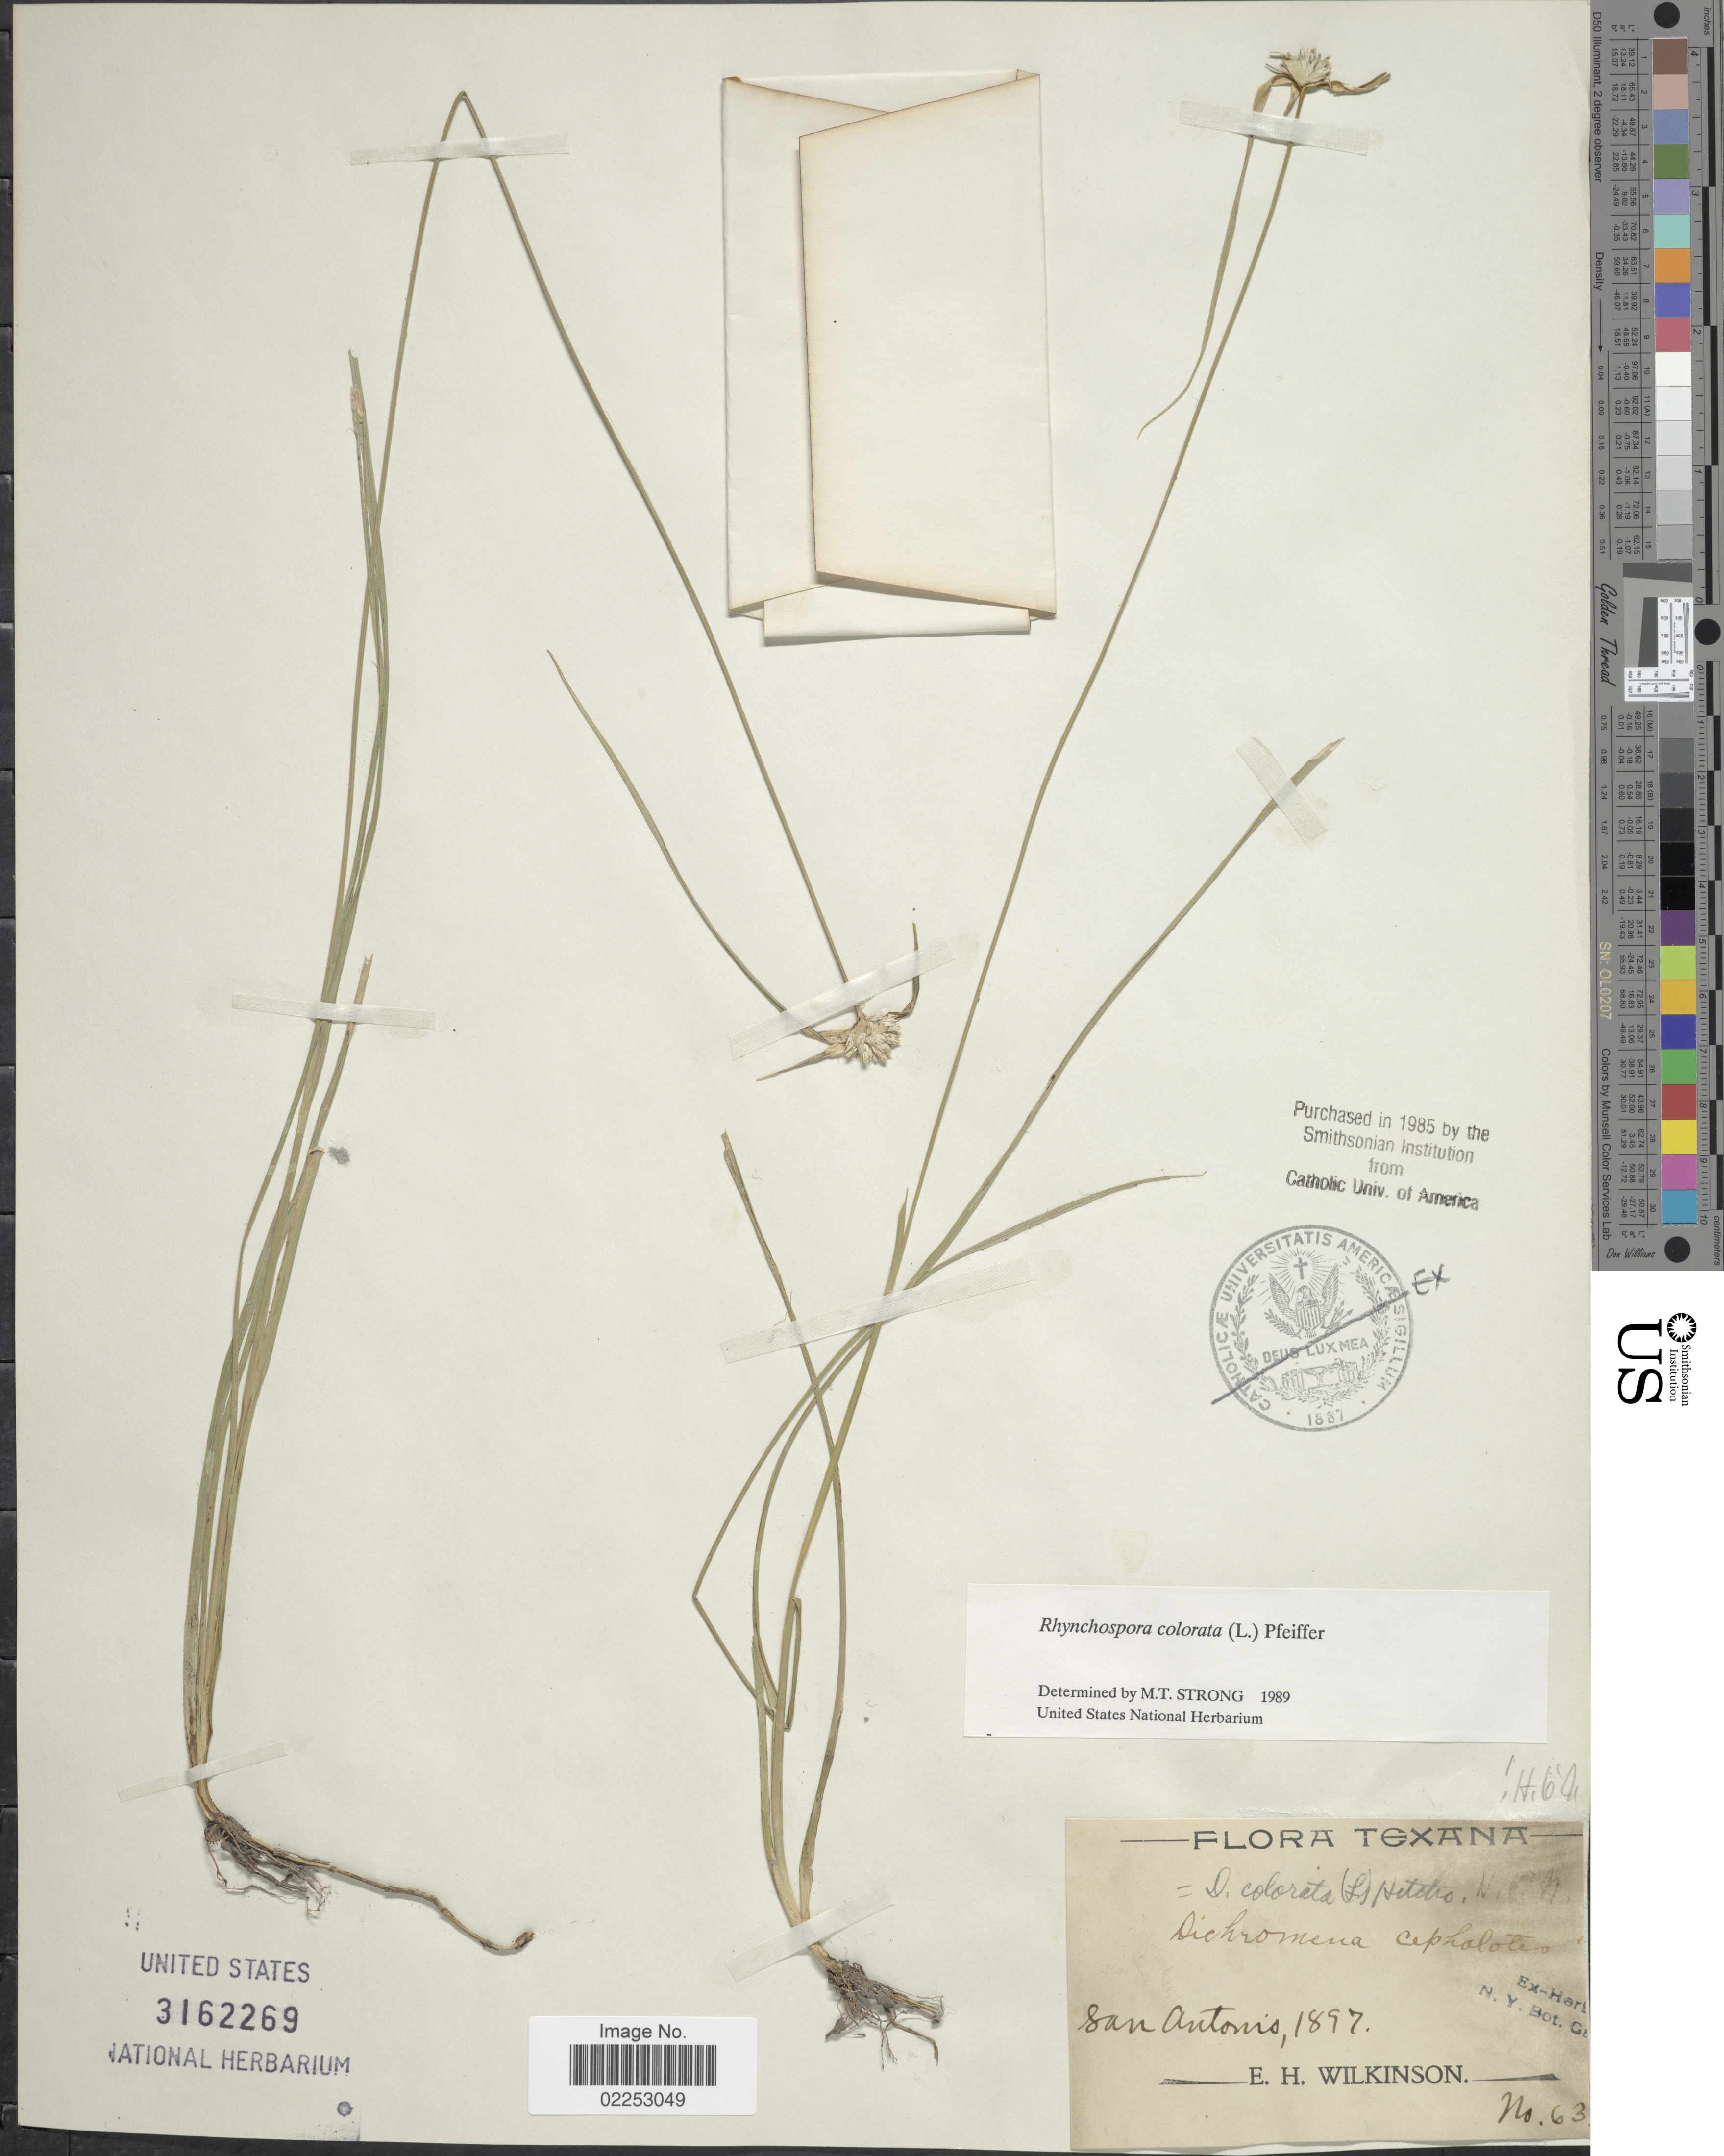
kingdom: Plantae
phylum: Tracheophyta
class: Liliopsida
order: Poales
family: Cyperaceae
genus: Rhynchospora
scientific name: Rhynchospora colorata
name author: (L.) H. Pfeiff.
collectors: E. Wilkinson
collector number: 63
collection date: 1897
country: United States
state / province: Texas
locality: San Antonio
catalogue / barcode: US 3162269